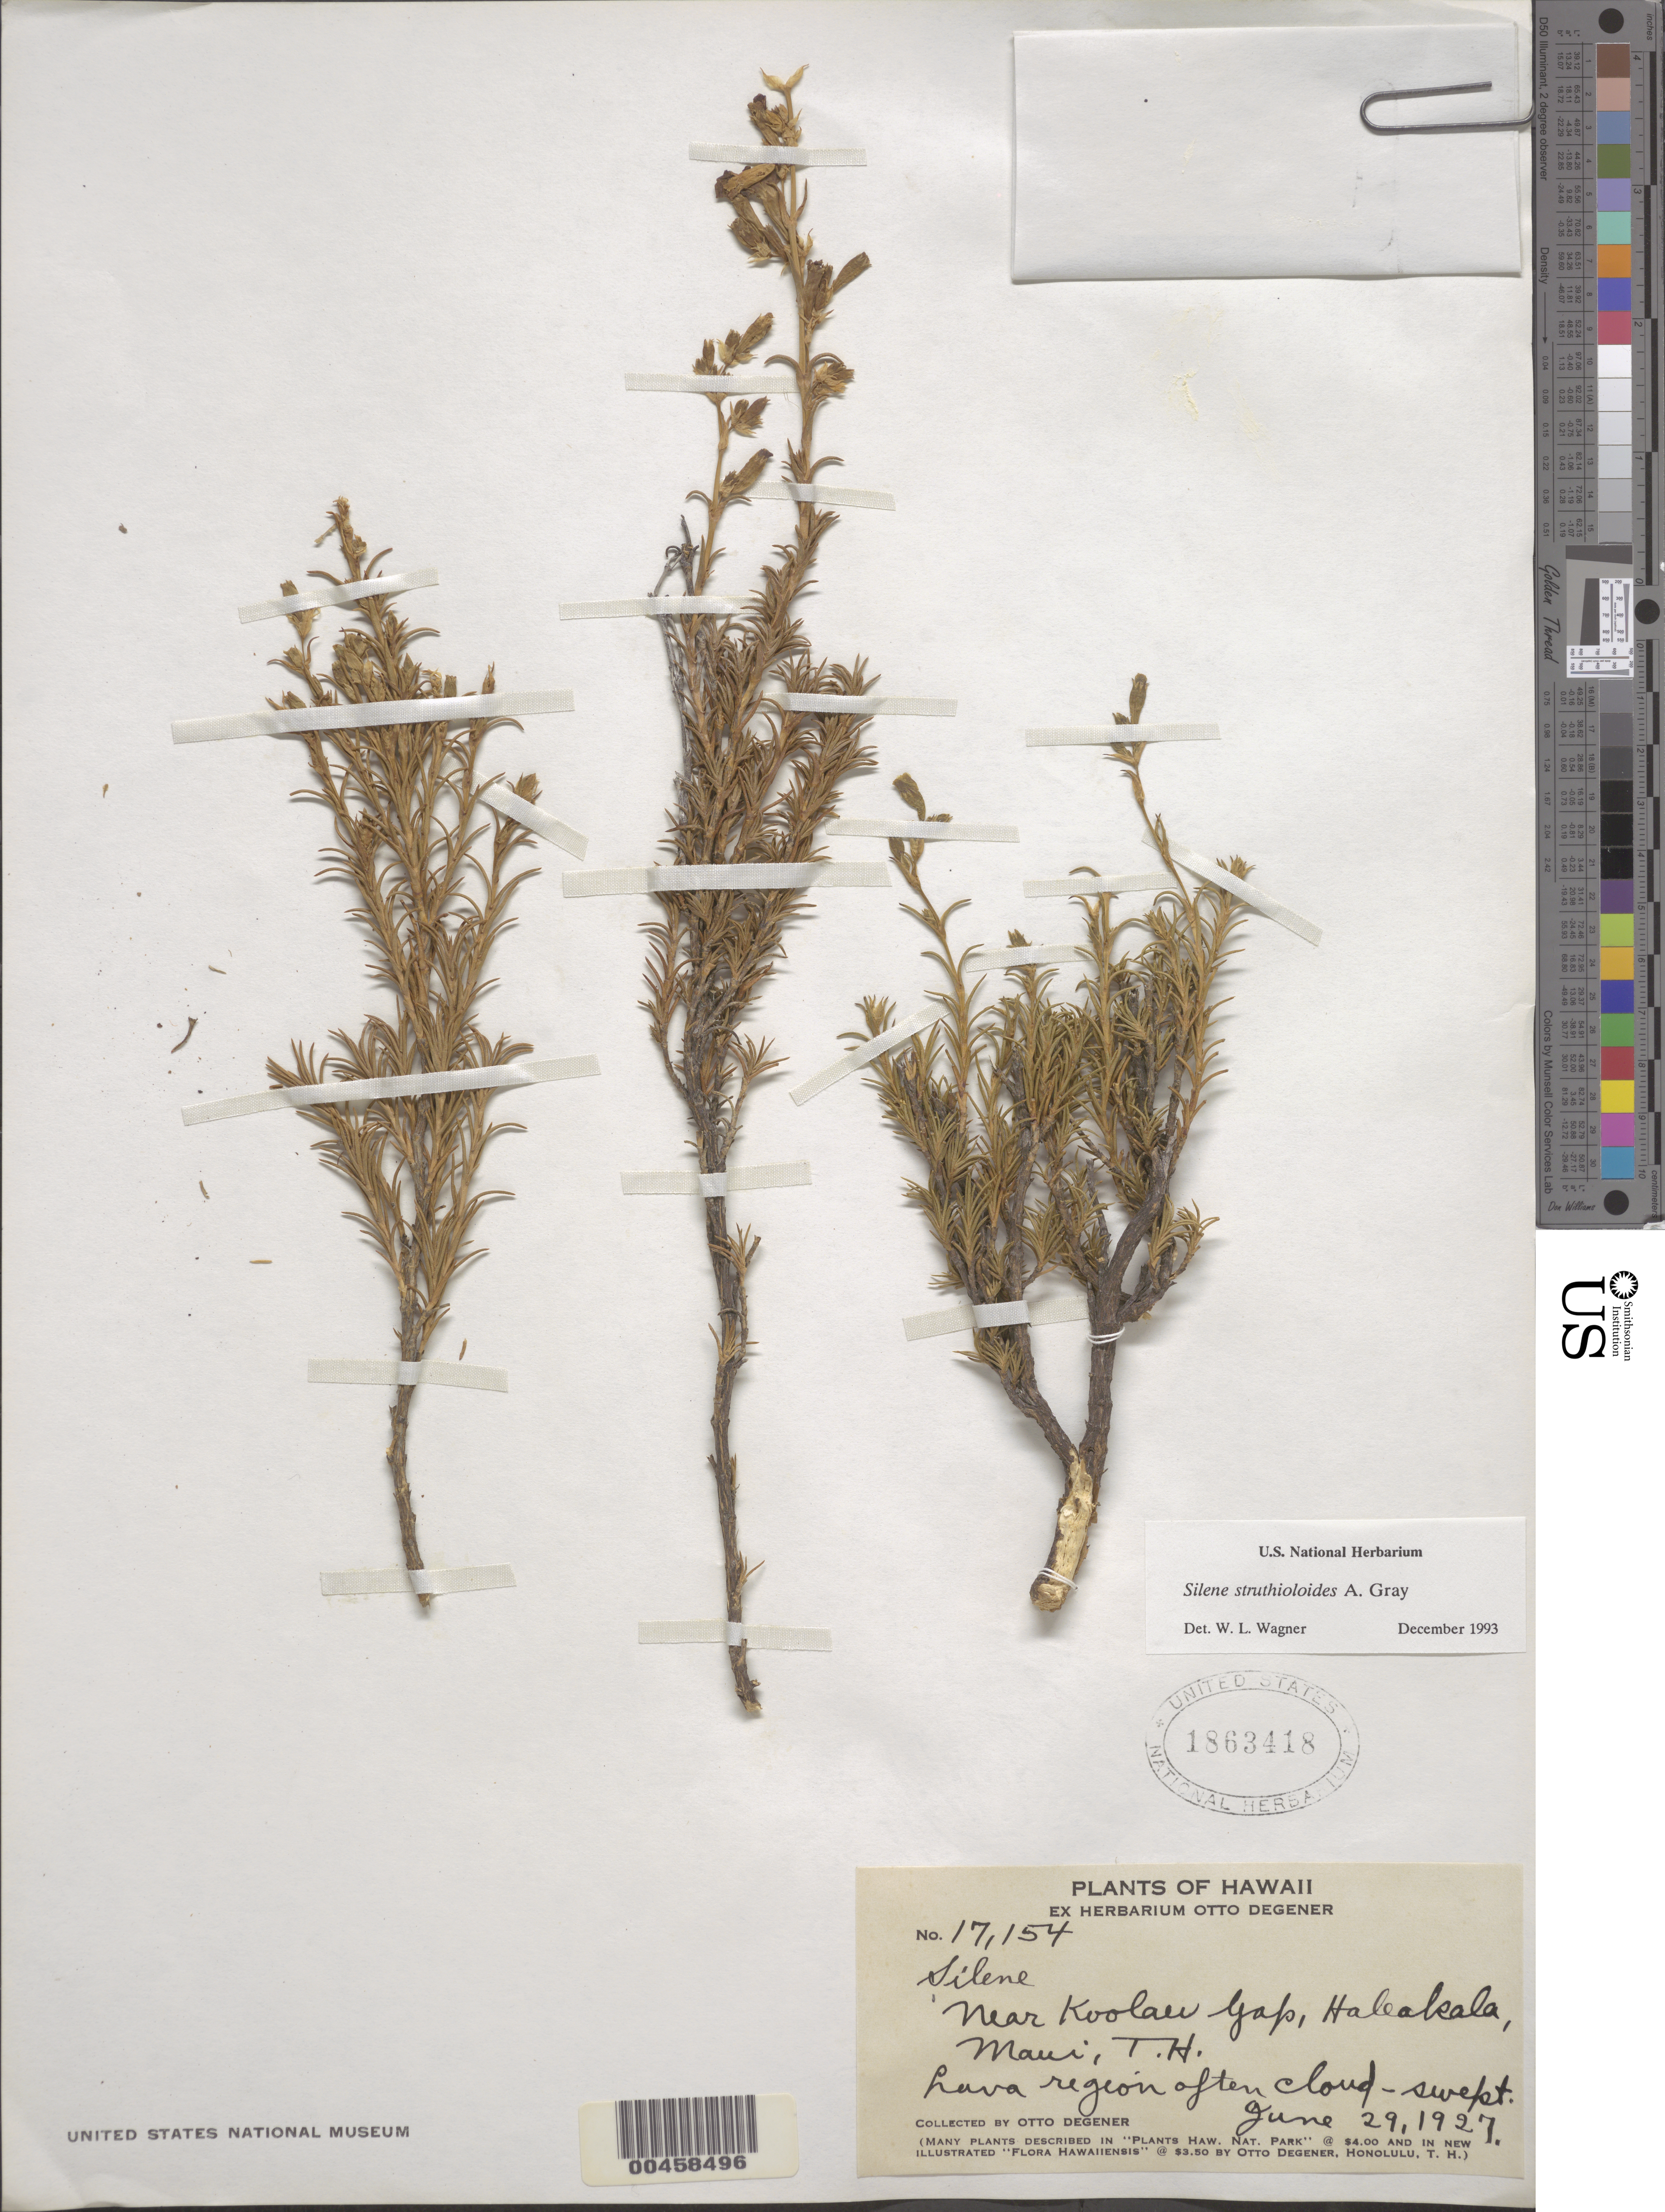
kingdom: Plantae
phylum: Tracheophyta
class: Magnoliopsida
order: Caryophyllales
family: Caryophyllaceae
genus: Silene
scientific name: Silene struthioloides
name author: A. Gray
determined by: Wagner, W. L., (BOT), Smithsonian Institution - National Museum of Natural History (UNITED STATES)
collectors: O. Degener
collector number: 17154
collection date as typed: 29 Jun 1927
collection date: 1927-06-29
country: United States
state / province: Hawaii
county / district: Maui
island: Maui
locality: Near Koolau Gap, Haleakala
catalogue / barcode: US 1863418